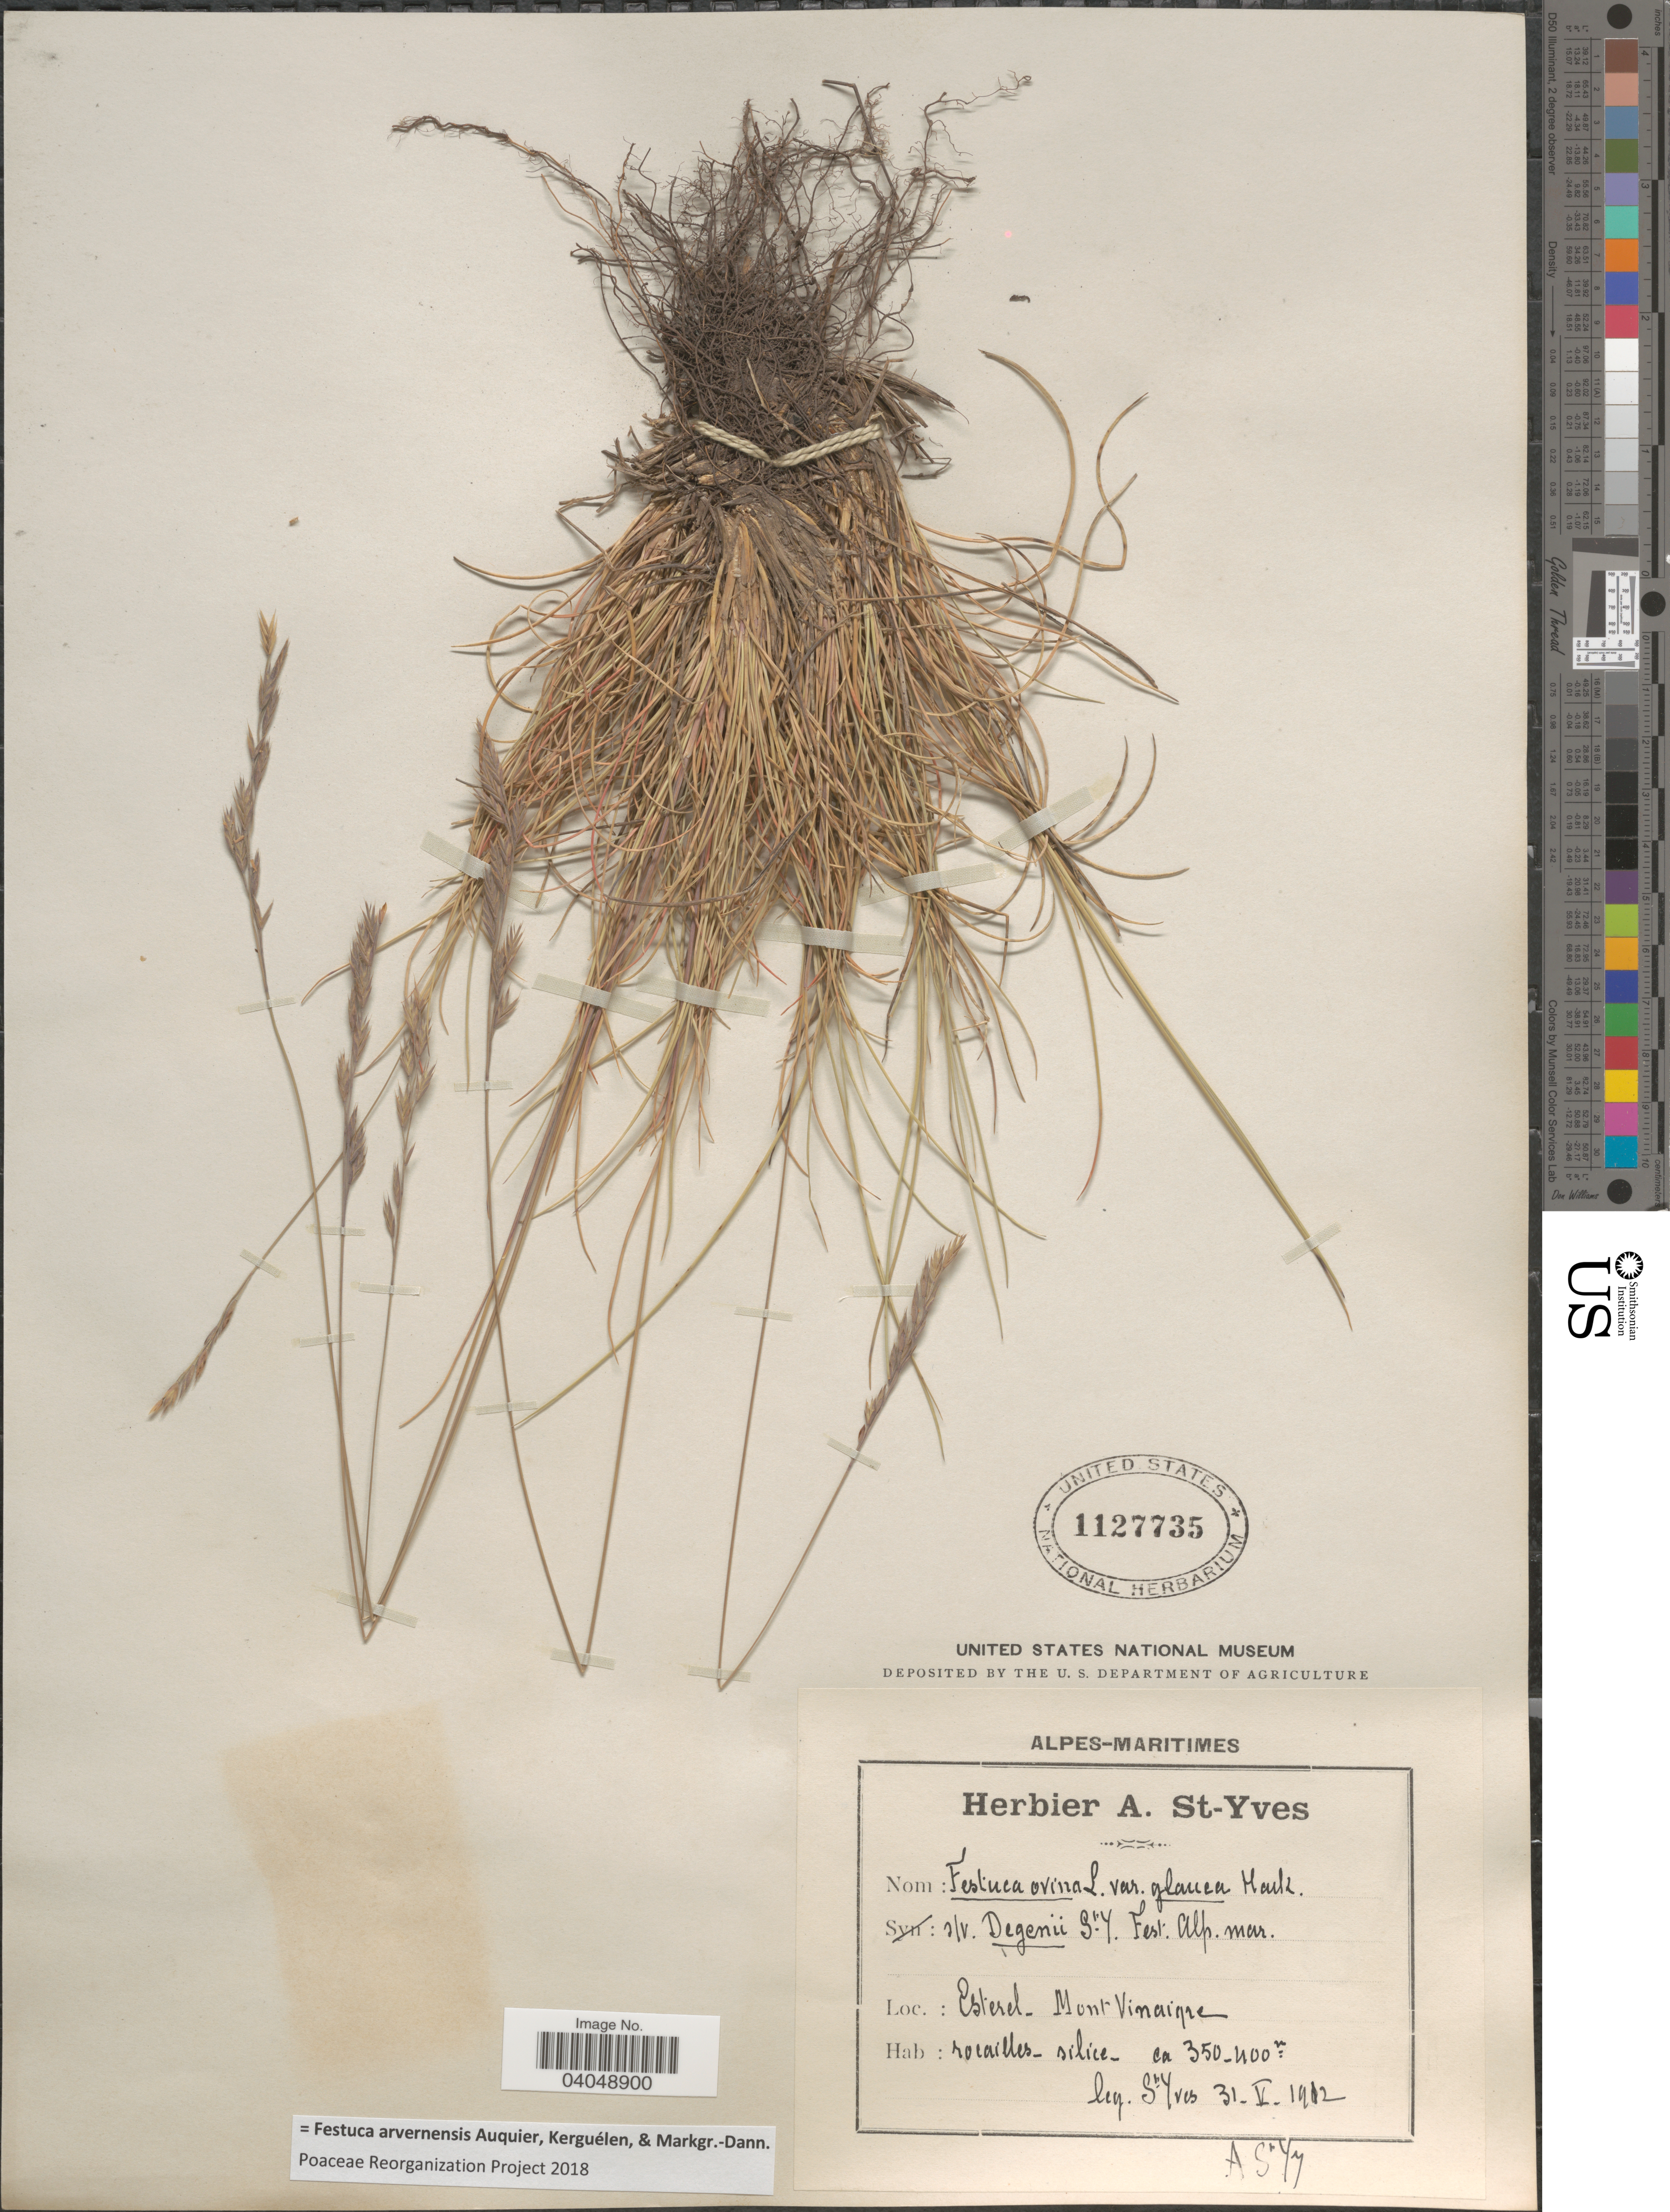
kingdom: Plantae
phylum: Tracheophyta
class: Liliopsida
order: Poales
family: Poaceae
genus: Festuca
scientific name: Festuca arvernensis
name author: Auquier et al.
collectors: A. Saint-Yves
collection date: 1912-05-31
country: France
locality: Esterel. Mont Vinaigre. Alpes-Maritimes.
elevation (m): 350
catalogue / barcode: US 1127735